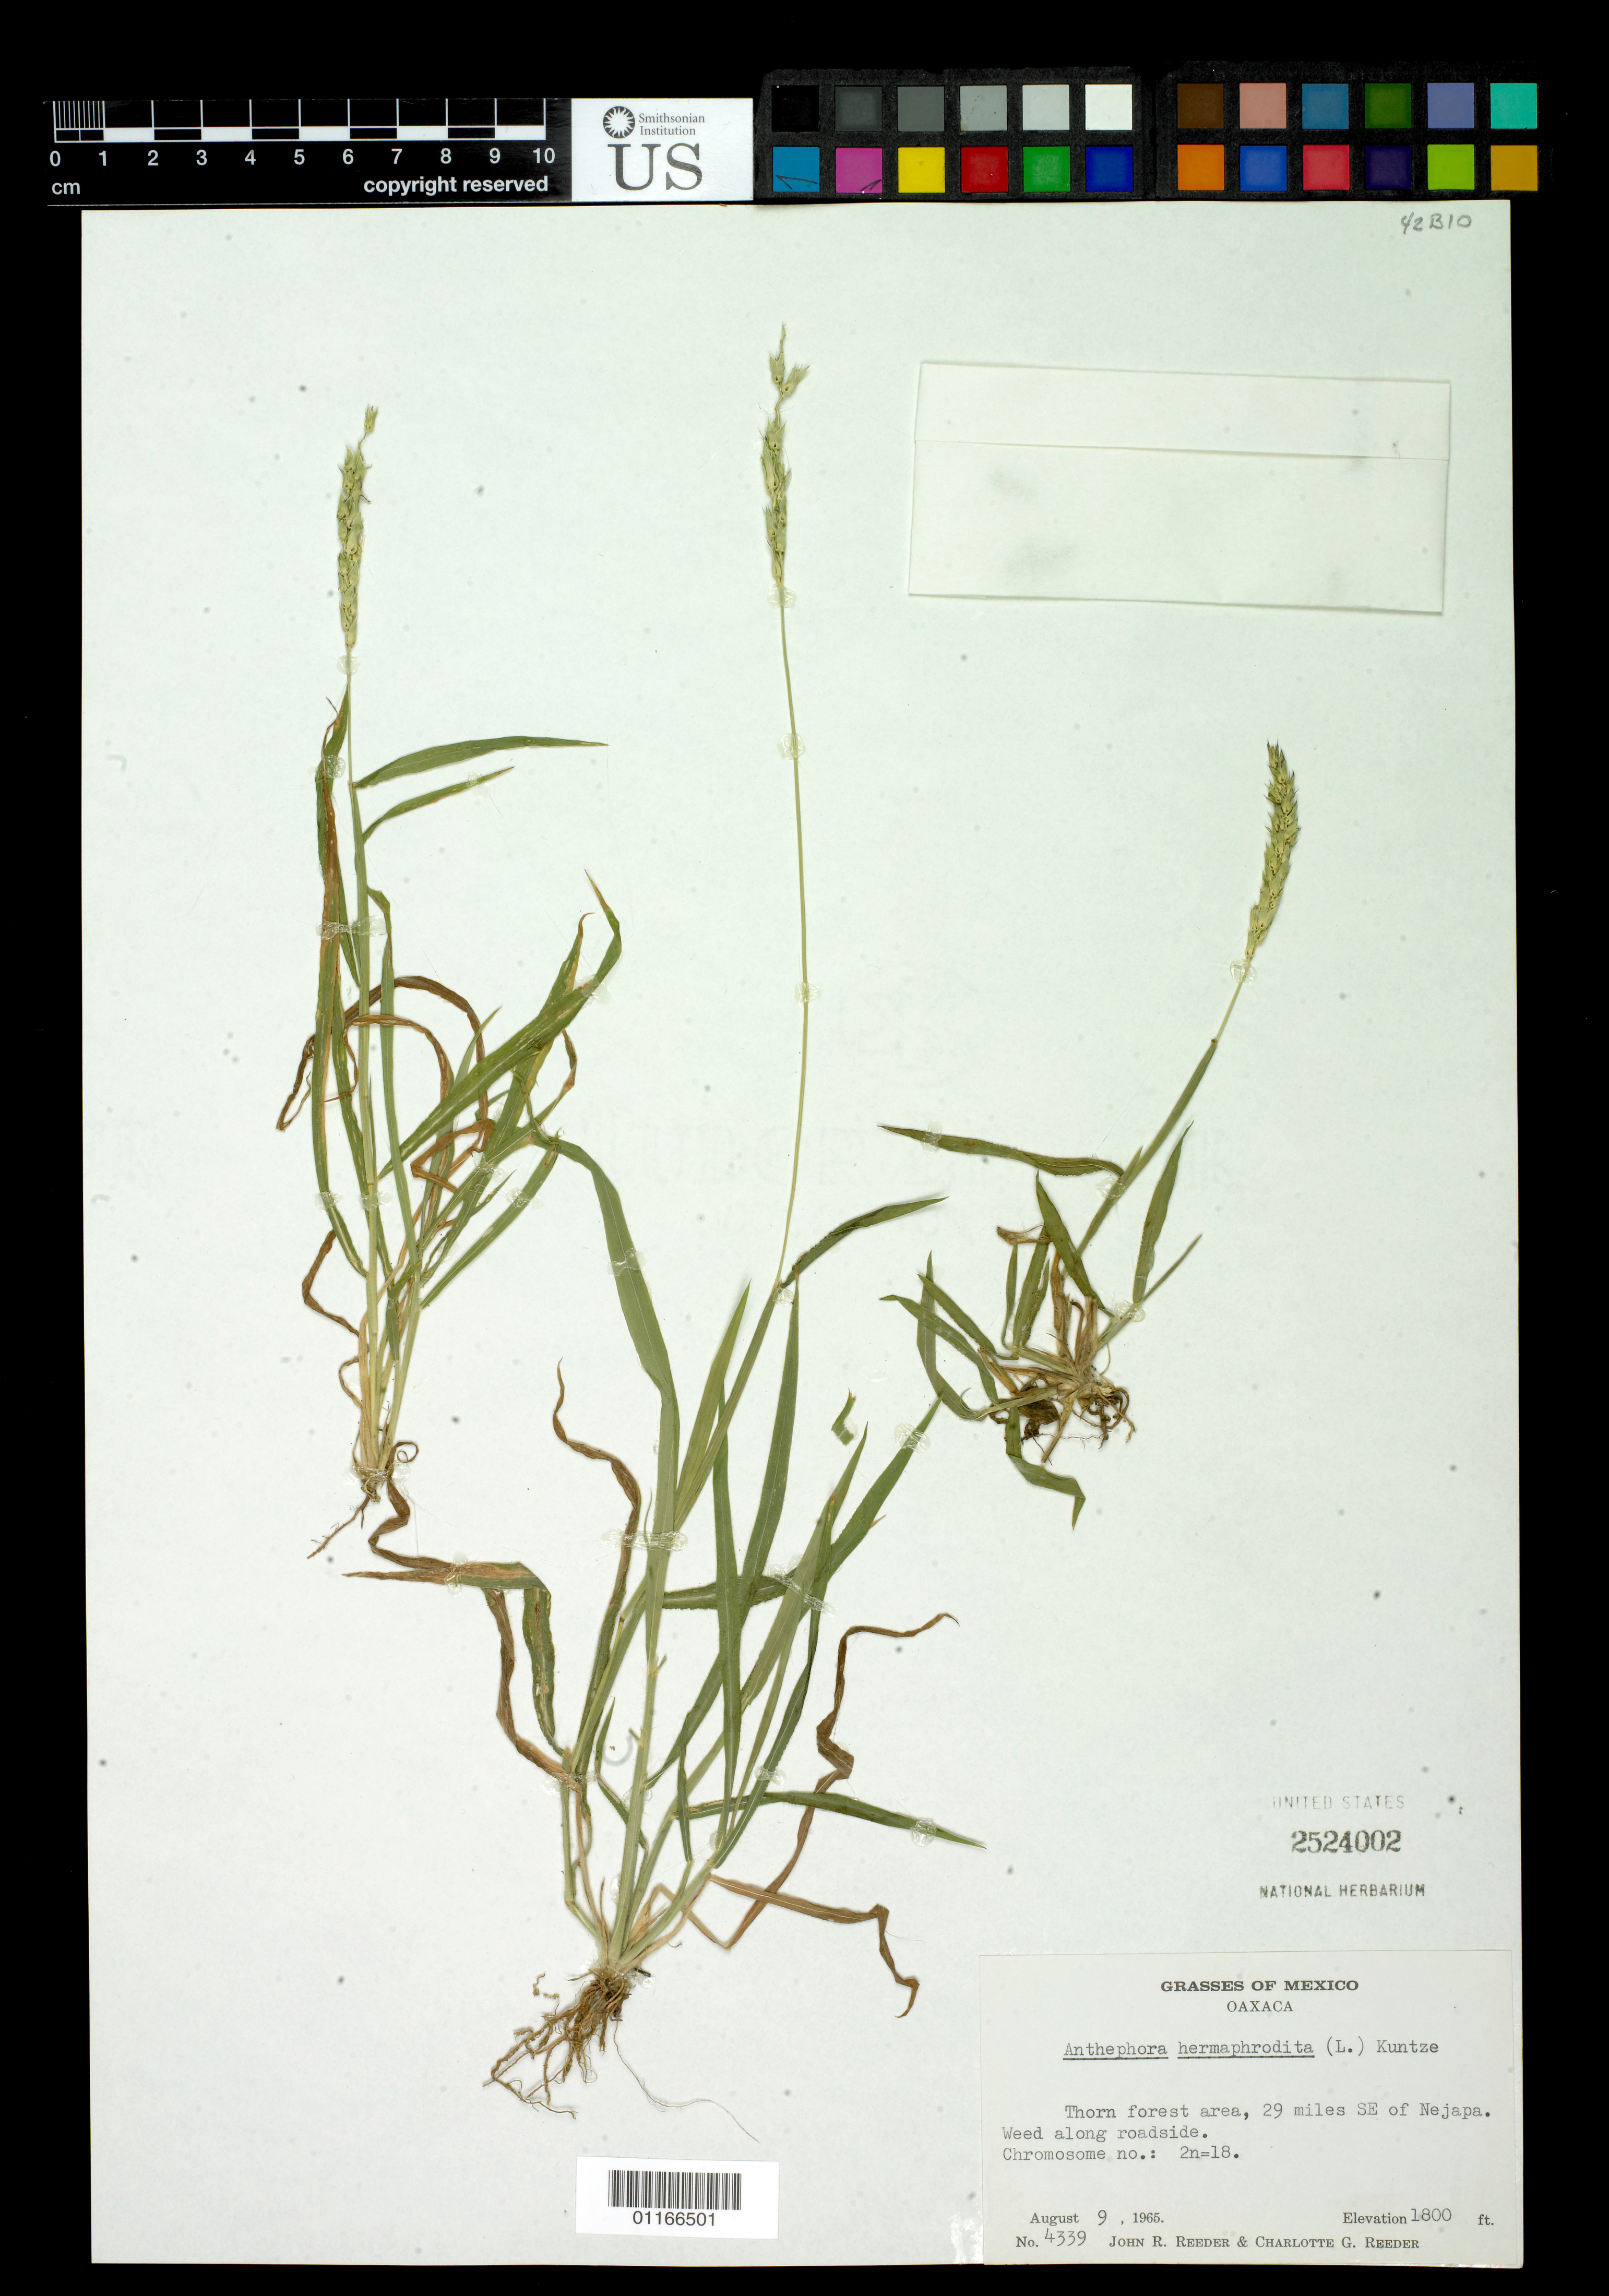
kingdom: Plantae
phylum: Tracheophyta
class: Liliopsida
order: Poales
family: Poaceae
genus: Anthephora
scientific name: Anthephora hermaphrodita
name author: (L.) Kuntze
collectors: J. R. Reeder & J. R. Reeder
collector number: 4339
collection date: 1965-08-09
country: Mexico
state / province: Oaxaca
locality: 29 miles SE of Nejapa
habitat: Thorn forest area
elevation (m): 549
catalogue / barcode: US 2524002